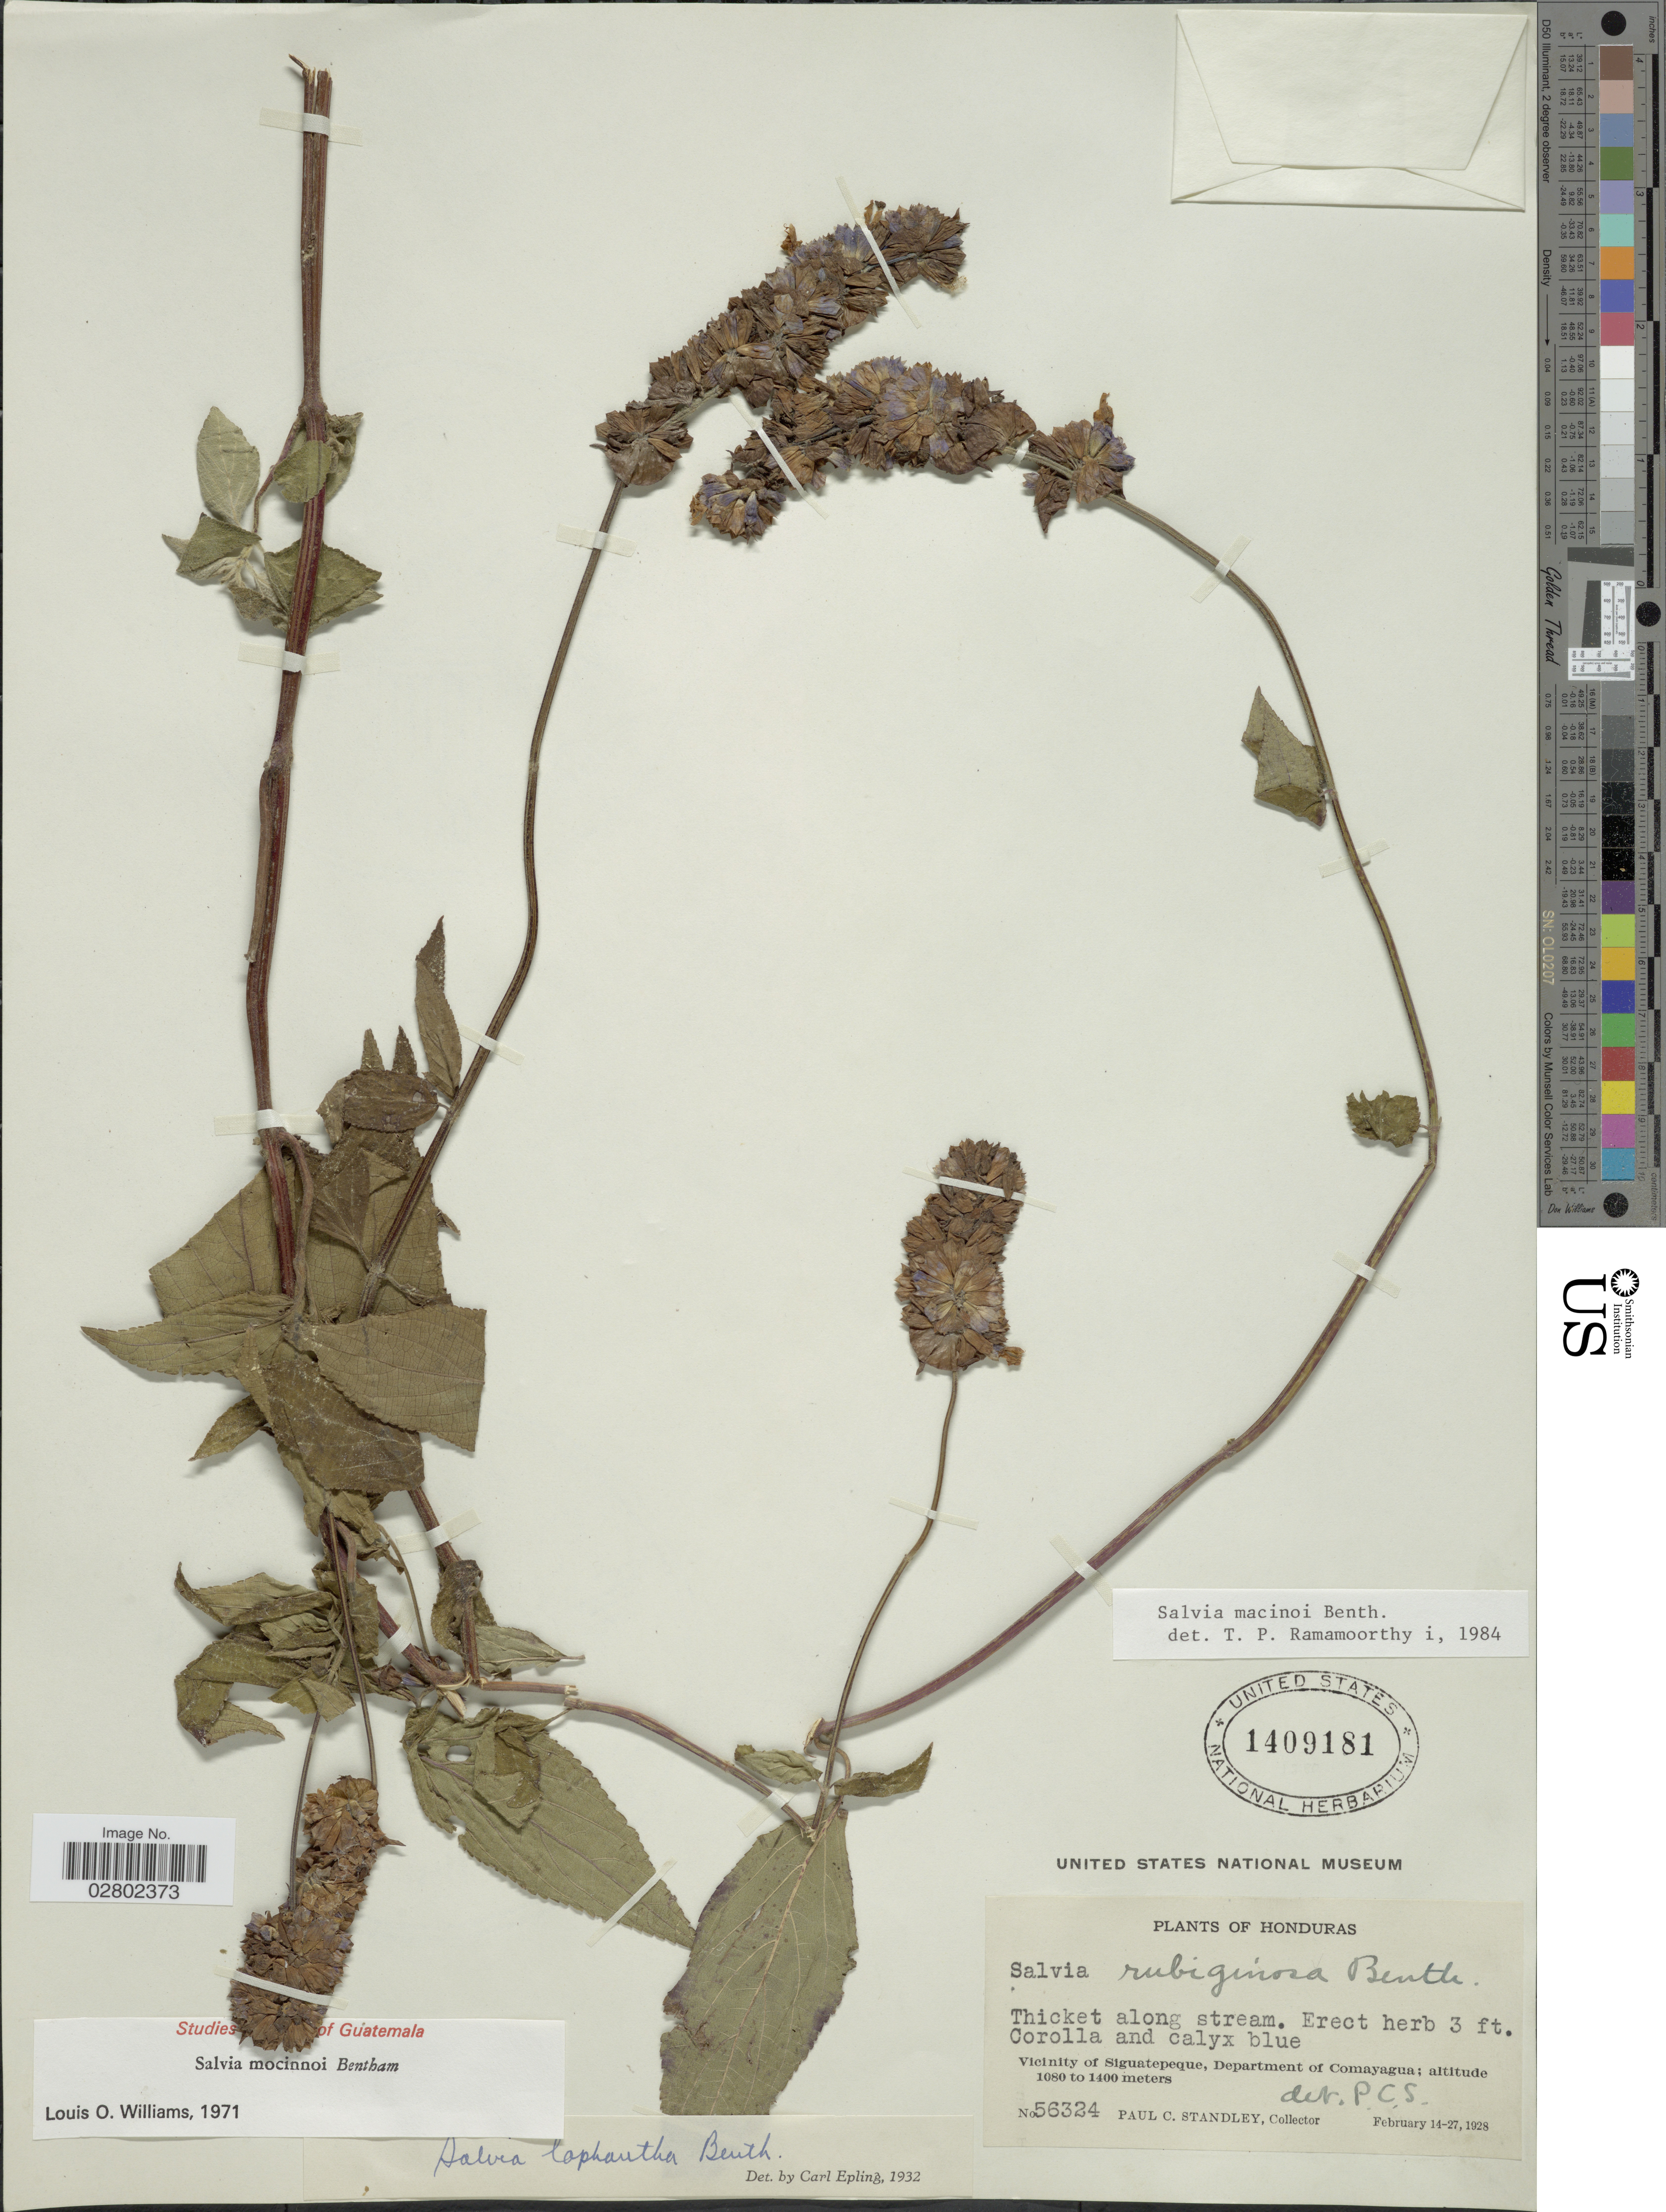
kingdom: Plantae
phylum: Tracheophyta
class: Magnoliopsida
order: Lamiales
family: Lamiaceae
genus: Salvia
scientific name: Salvia mocinoi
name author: Benth.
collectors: P. C. Standley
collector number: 56324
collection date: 1928-02-14/1928-02-27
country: Honduras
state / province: Comayagua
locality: Vicinity of Siguatepeque, Department of Comayagua.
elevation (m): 1080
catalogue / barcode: US 1409181